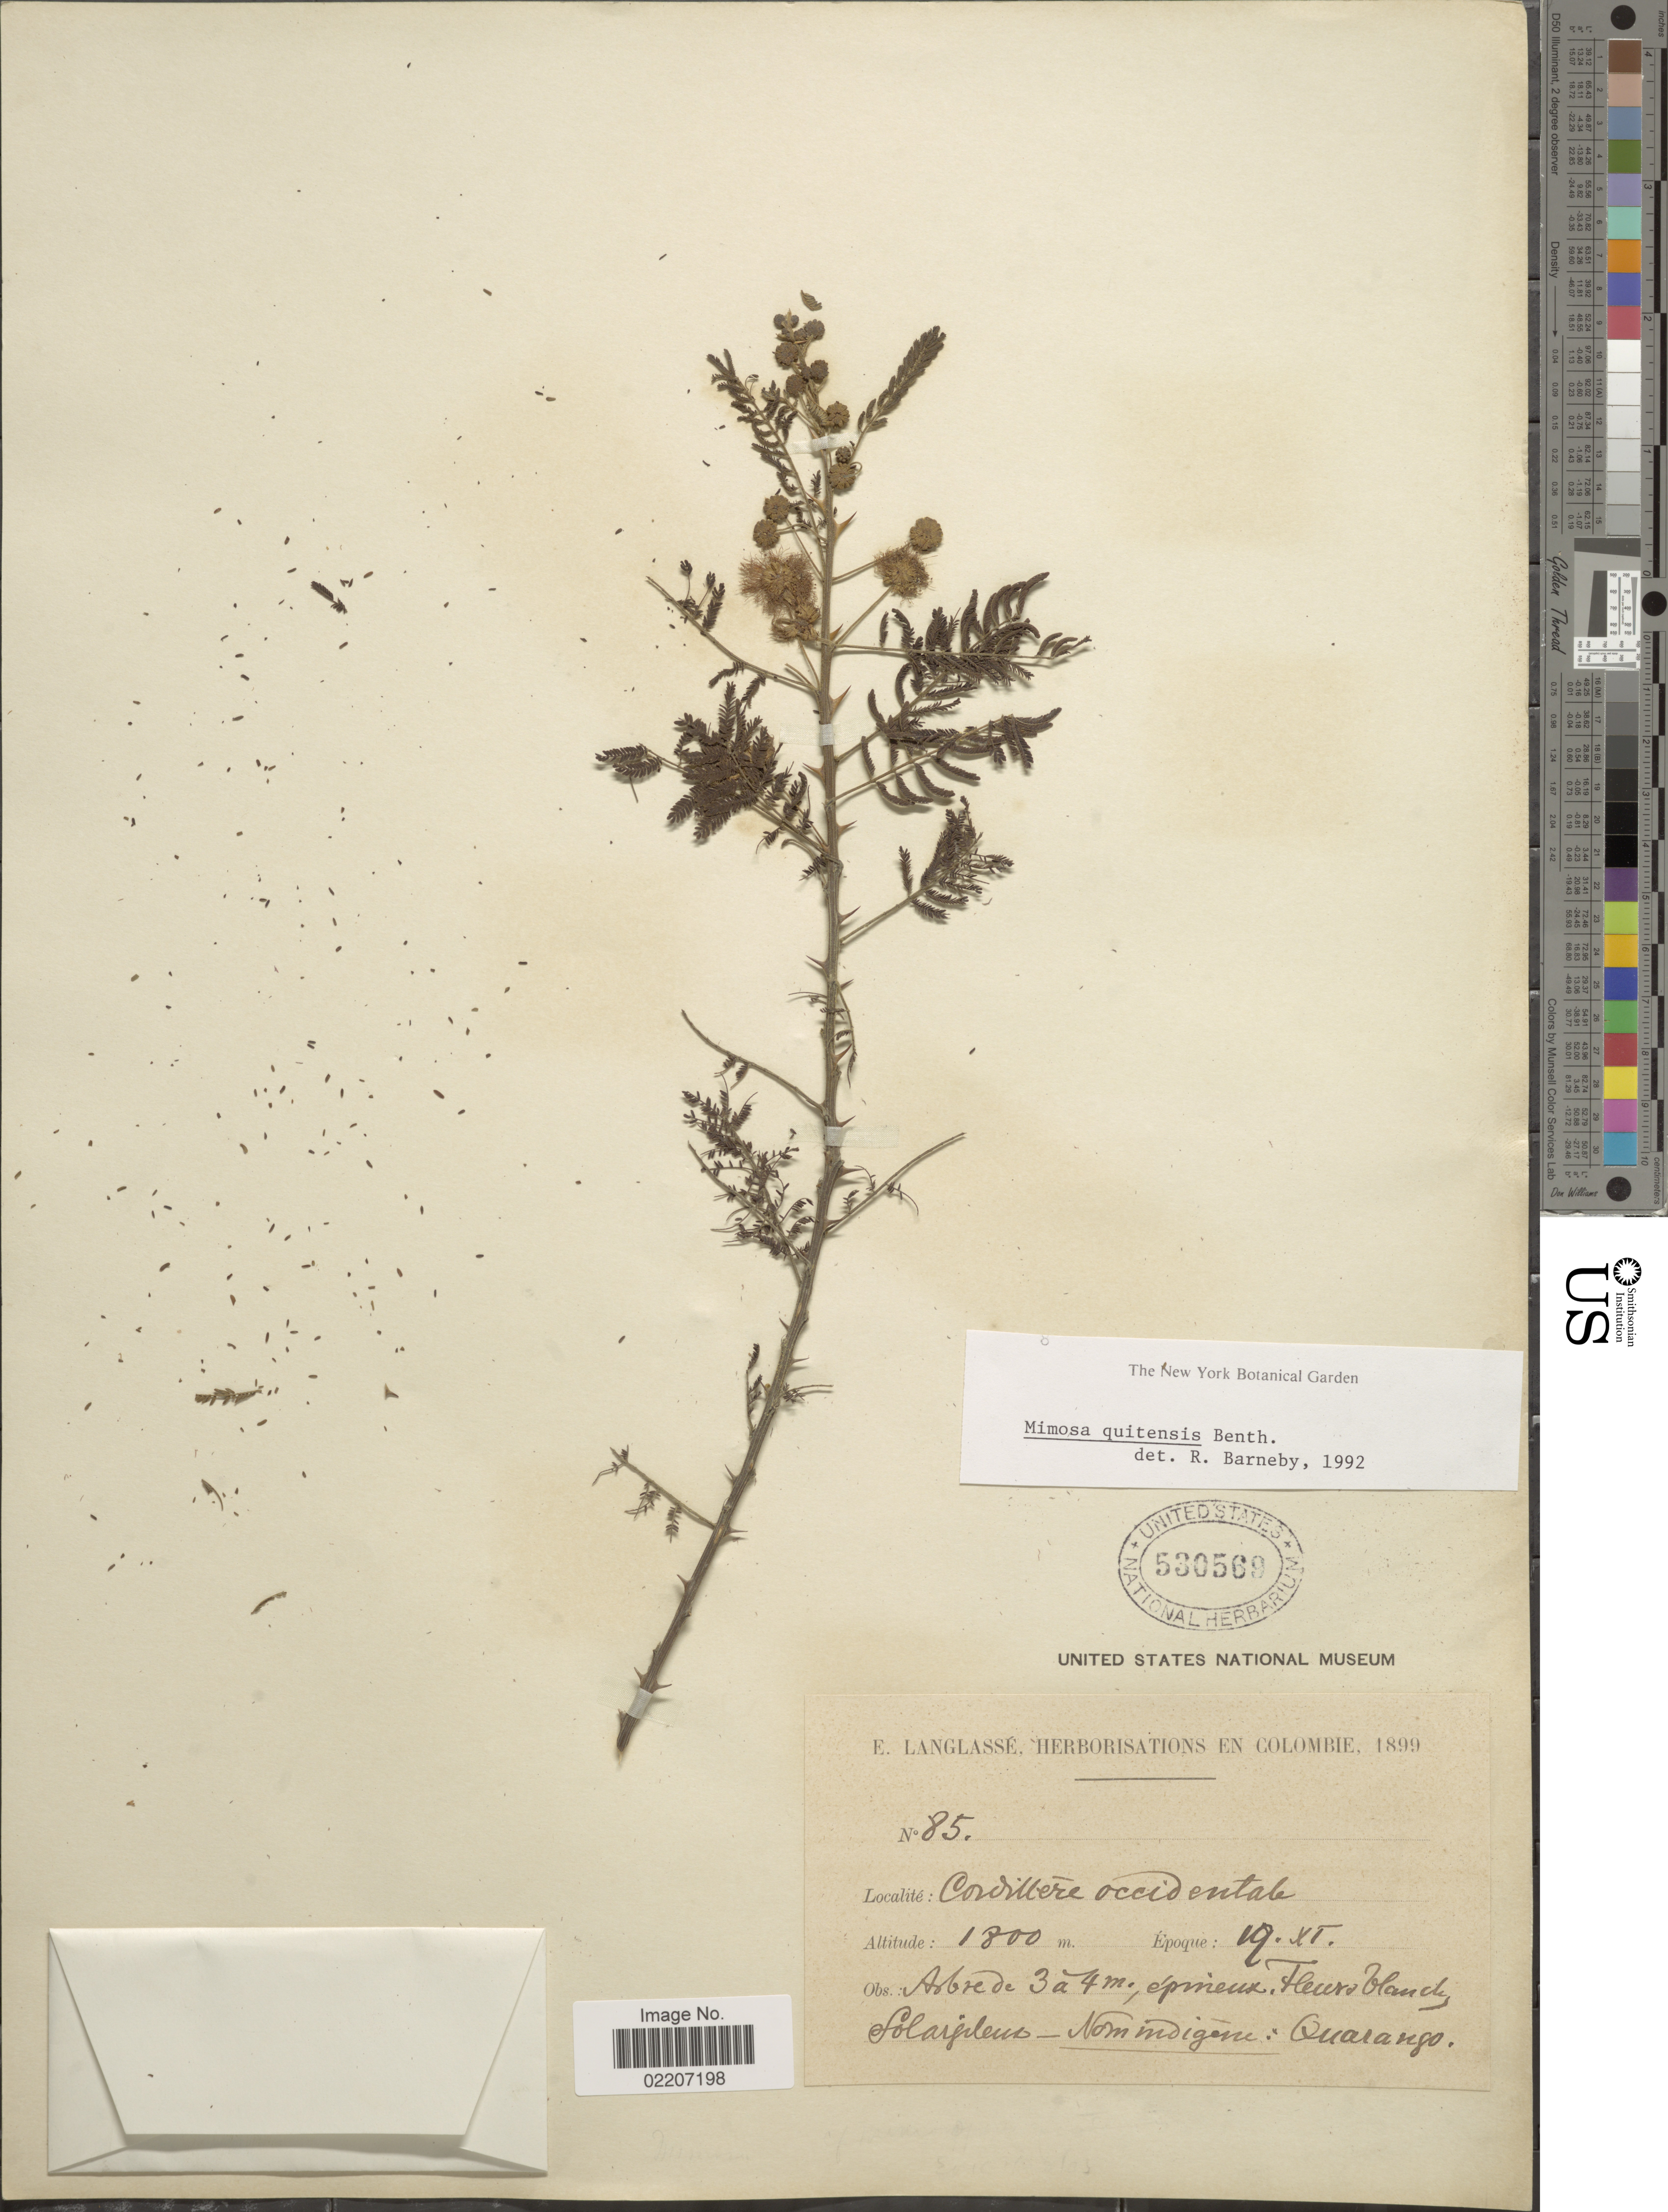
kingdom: Plantae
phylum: Tracheophyta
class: Magnoliopsida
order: Fabales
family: Fabaceae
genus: Mimosa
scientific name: Mimosa quitensis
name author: Benth.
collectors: E. Langlassé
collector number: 85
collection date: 1899-06-19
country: Colombia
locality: Cordillera occidental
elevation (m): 1800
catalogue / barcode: US 530569